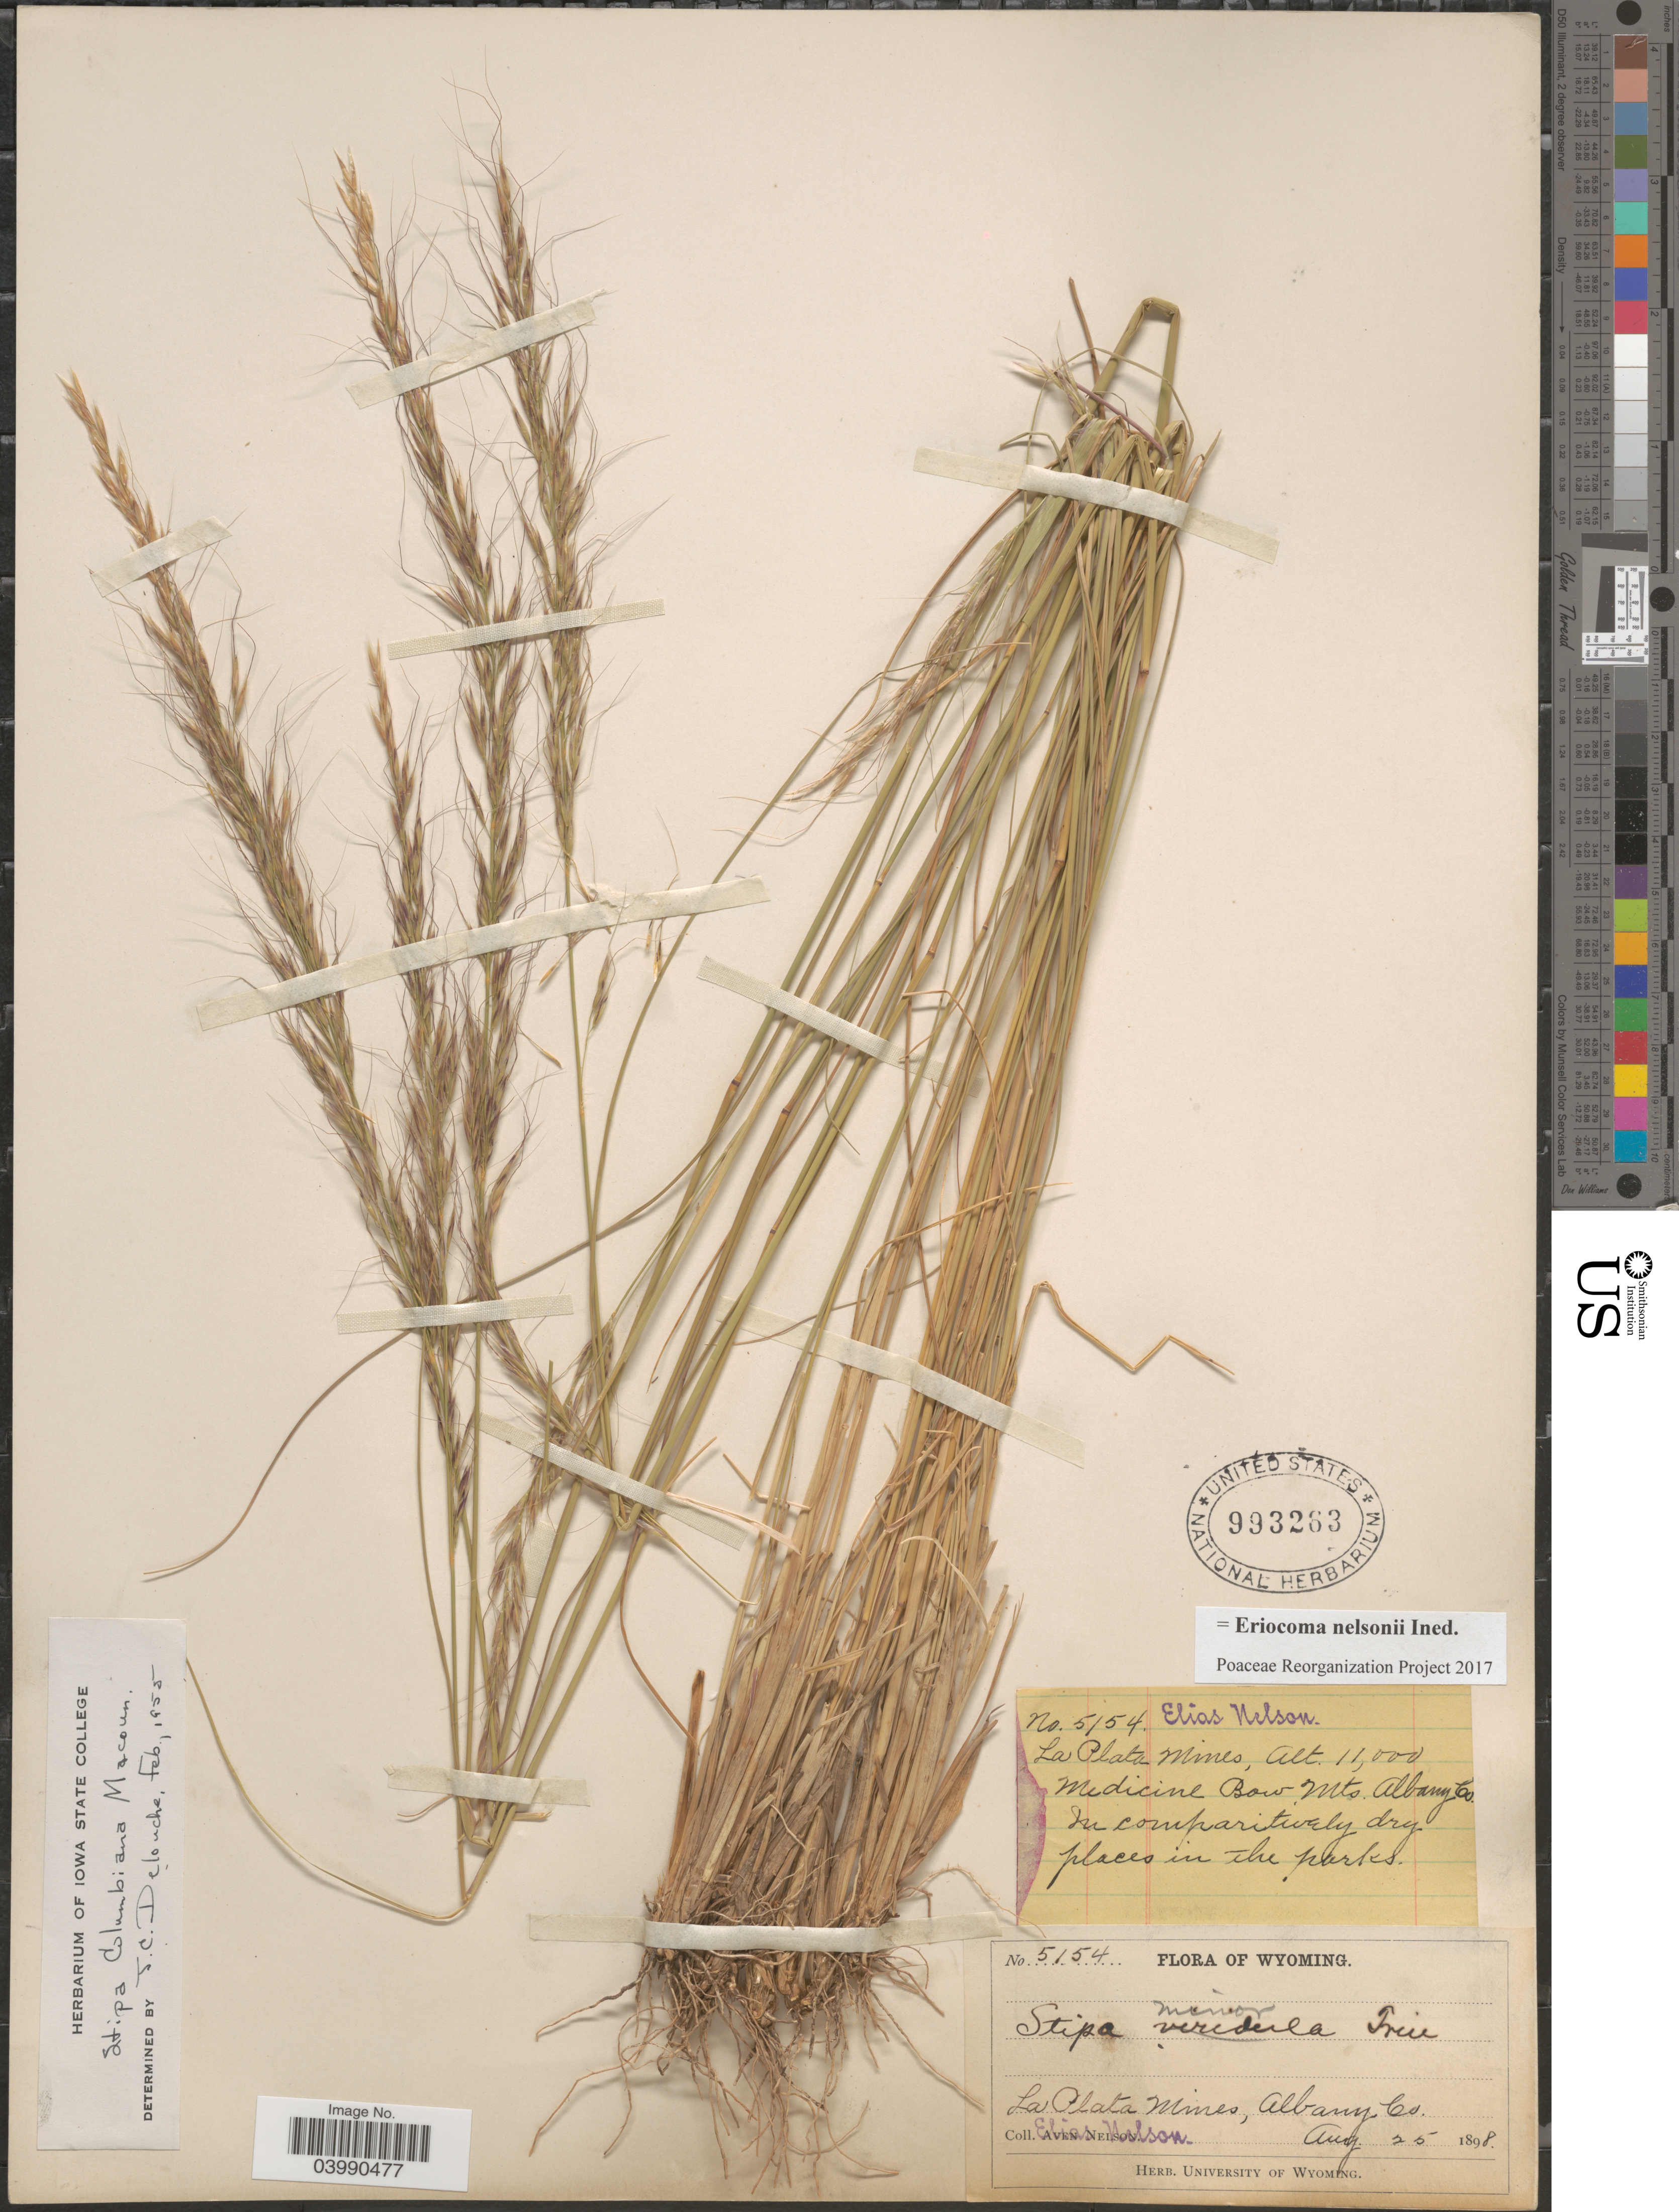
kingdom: Plantae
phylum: Tracheophyta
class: Liliopsida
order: Poales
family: Poaceae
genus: Eriocoma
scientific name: Eriocoma nelsonii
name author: (Scribn.) Romasch.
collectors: E. Nelson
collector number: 5154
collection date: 1898-08-25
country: United States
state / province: Wyoming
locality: La Plata Mines, Medicine Bow Mts. Albany Co. In comparitively dry places in the parks.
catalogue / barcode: US 993263